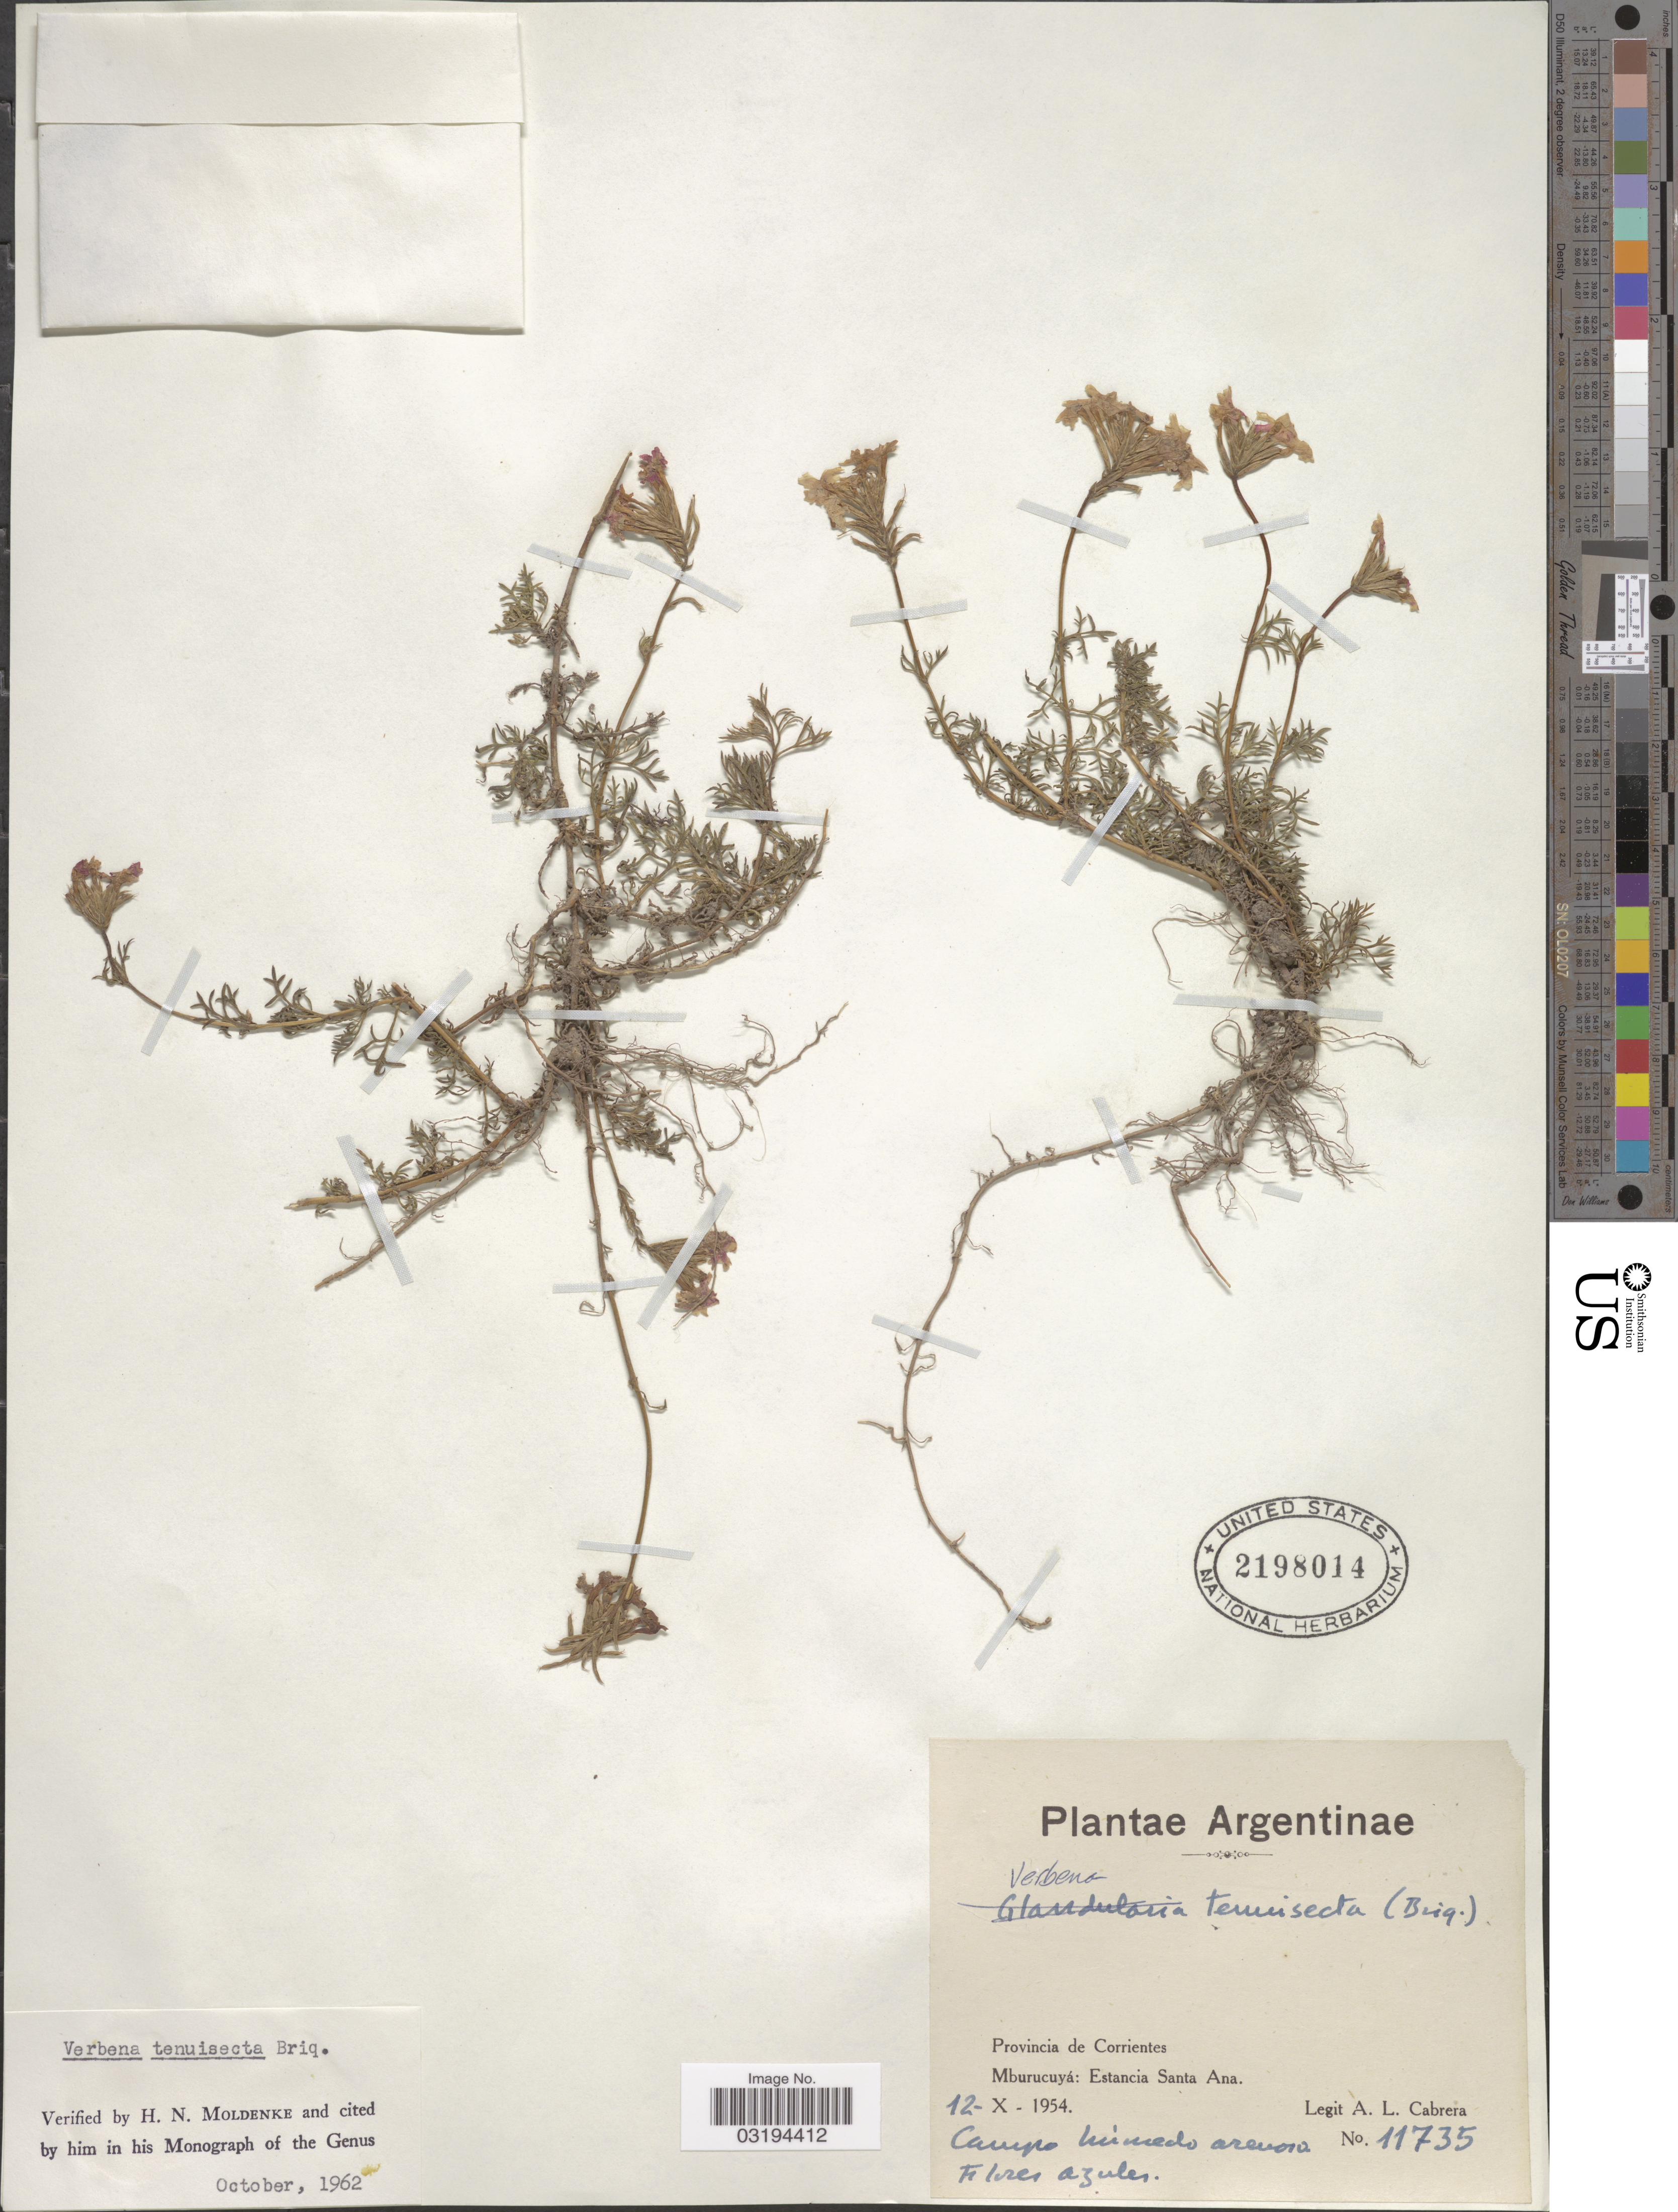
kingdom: Plantae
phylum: Tracheophyta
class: Magnoliopsida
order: Lamiales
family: Verbenaceae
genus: Verbena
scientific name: Verbena tenuisecta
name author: Briq.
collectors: A. L. Cabrera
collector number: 11735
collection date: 1954-10-12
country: Argentina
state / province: Corrientes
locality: Mburucuyá: Estancia Santa Ana.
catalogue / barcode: US 2198014